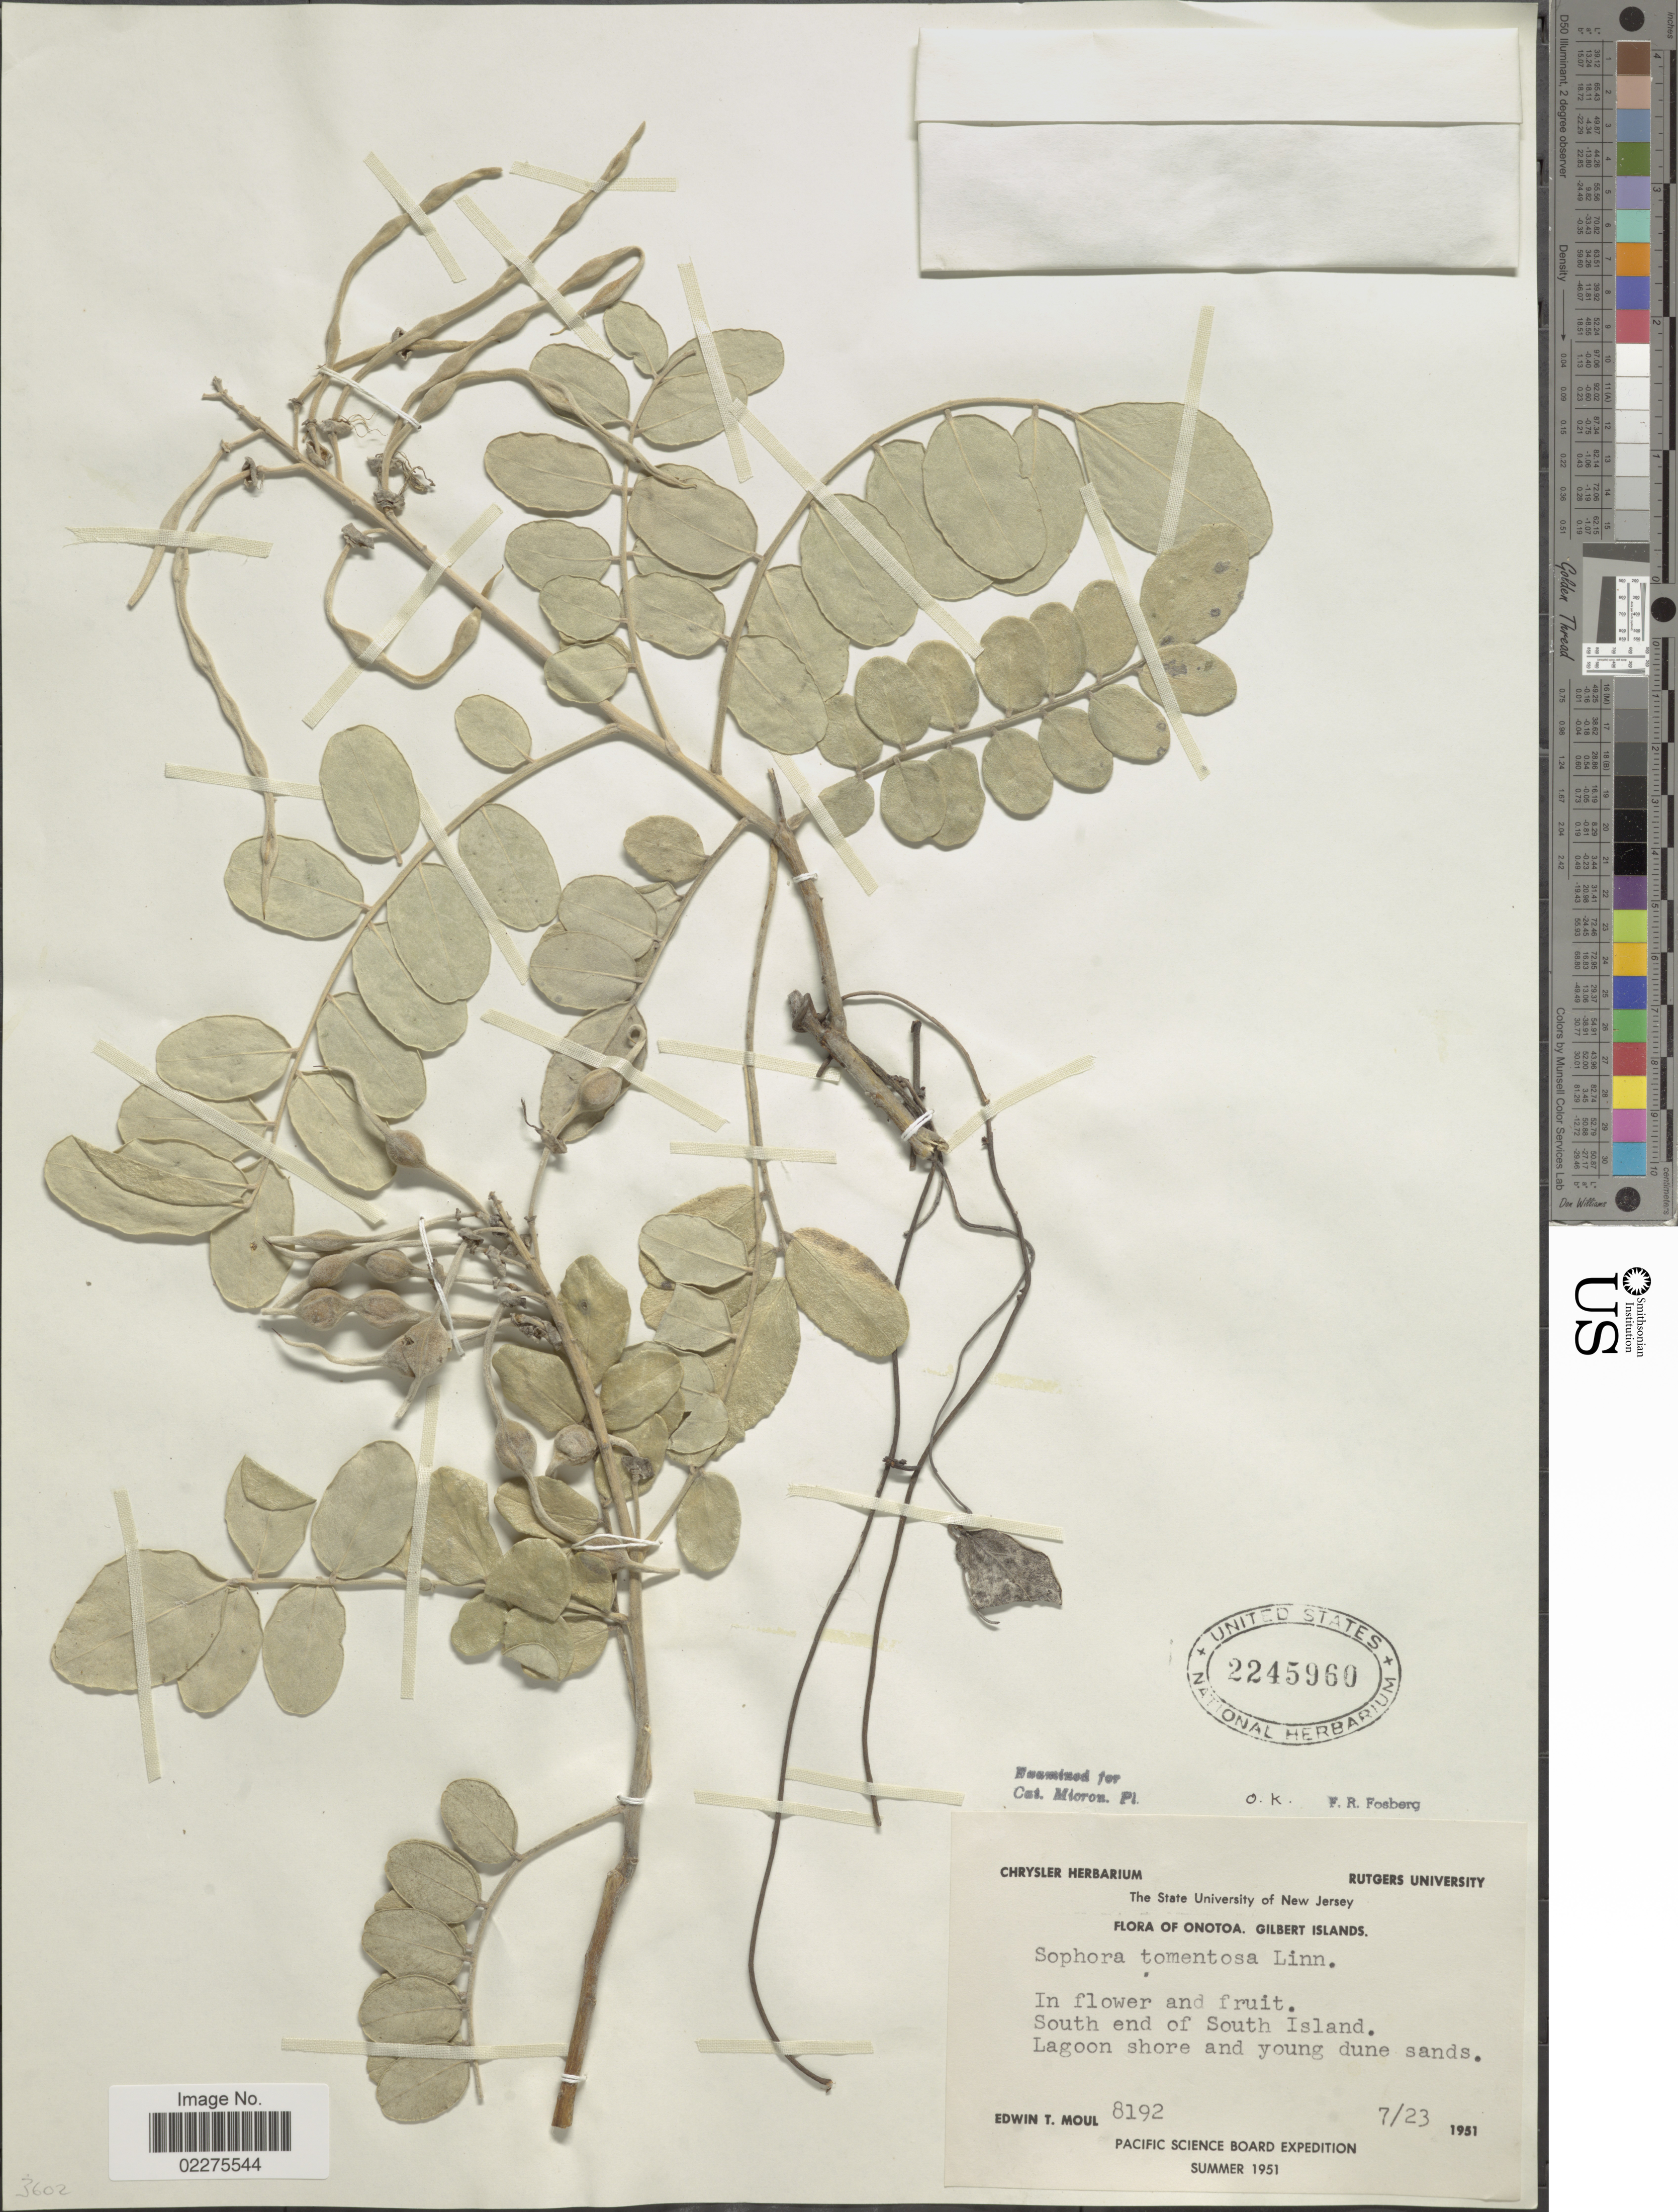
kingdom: Plantae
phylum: Tracheophyta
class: Magnoliopsida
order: Fabales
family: Fabaceae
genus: Sophora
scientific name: Sophora tomentosa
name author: L.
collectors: E. T. Moul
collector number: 8192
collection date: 1951-07-23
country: Kiribati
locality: Onotoa. GIlbert Islands. South end of South Island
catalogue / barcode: US 2245960